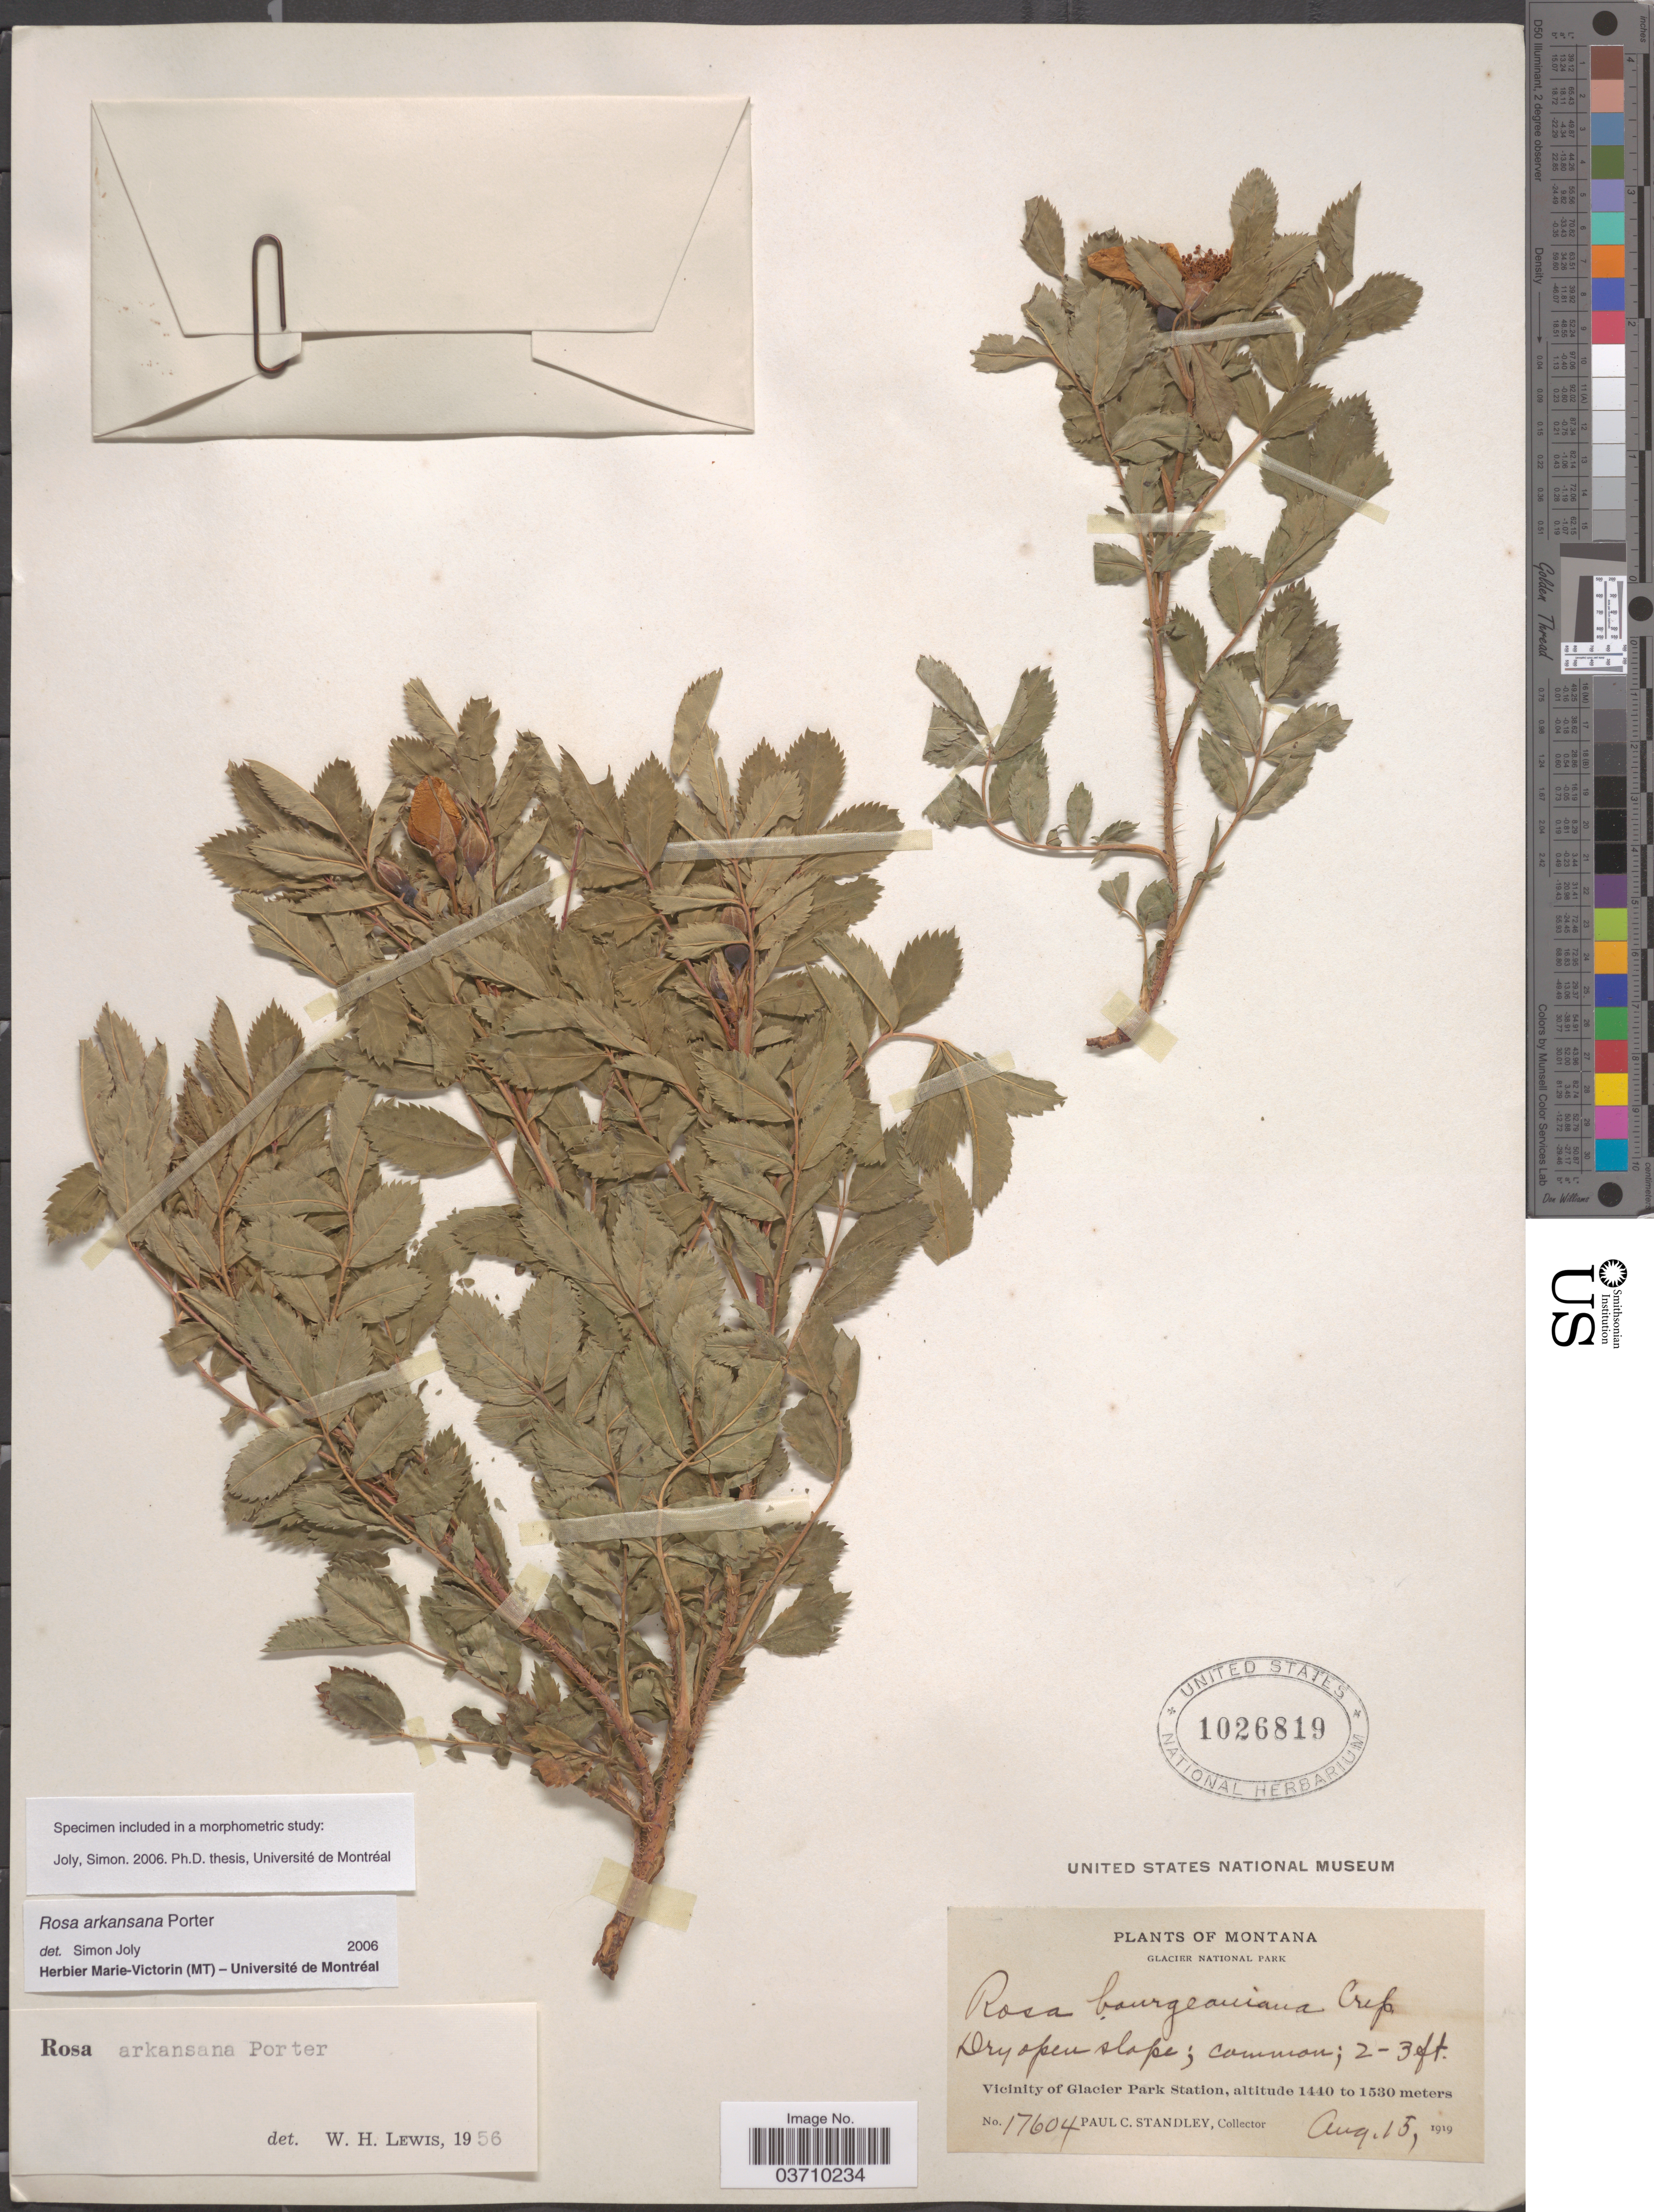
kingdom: Plantae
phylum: Tracheophyta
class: Magnoliopsida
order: Rosales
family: Rosaceae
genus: Rosa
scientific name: Rosa arkansana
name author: Porter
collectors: P. C. Standley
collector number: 17604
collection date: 1919-08-15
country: United States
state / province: Montana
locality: Glacier National Park. Vicinity of Glacier Park Station.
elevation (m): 1440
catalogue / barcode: US 1026819